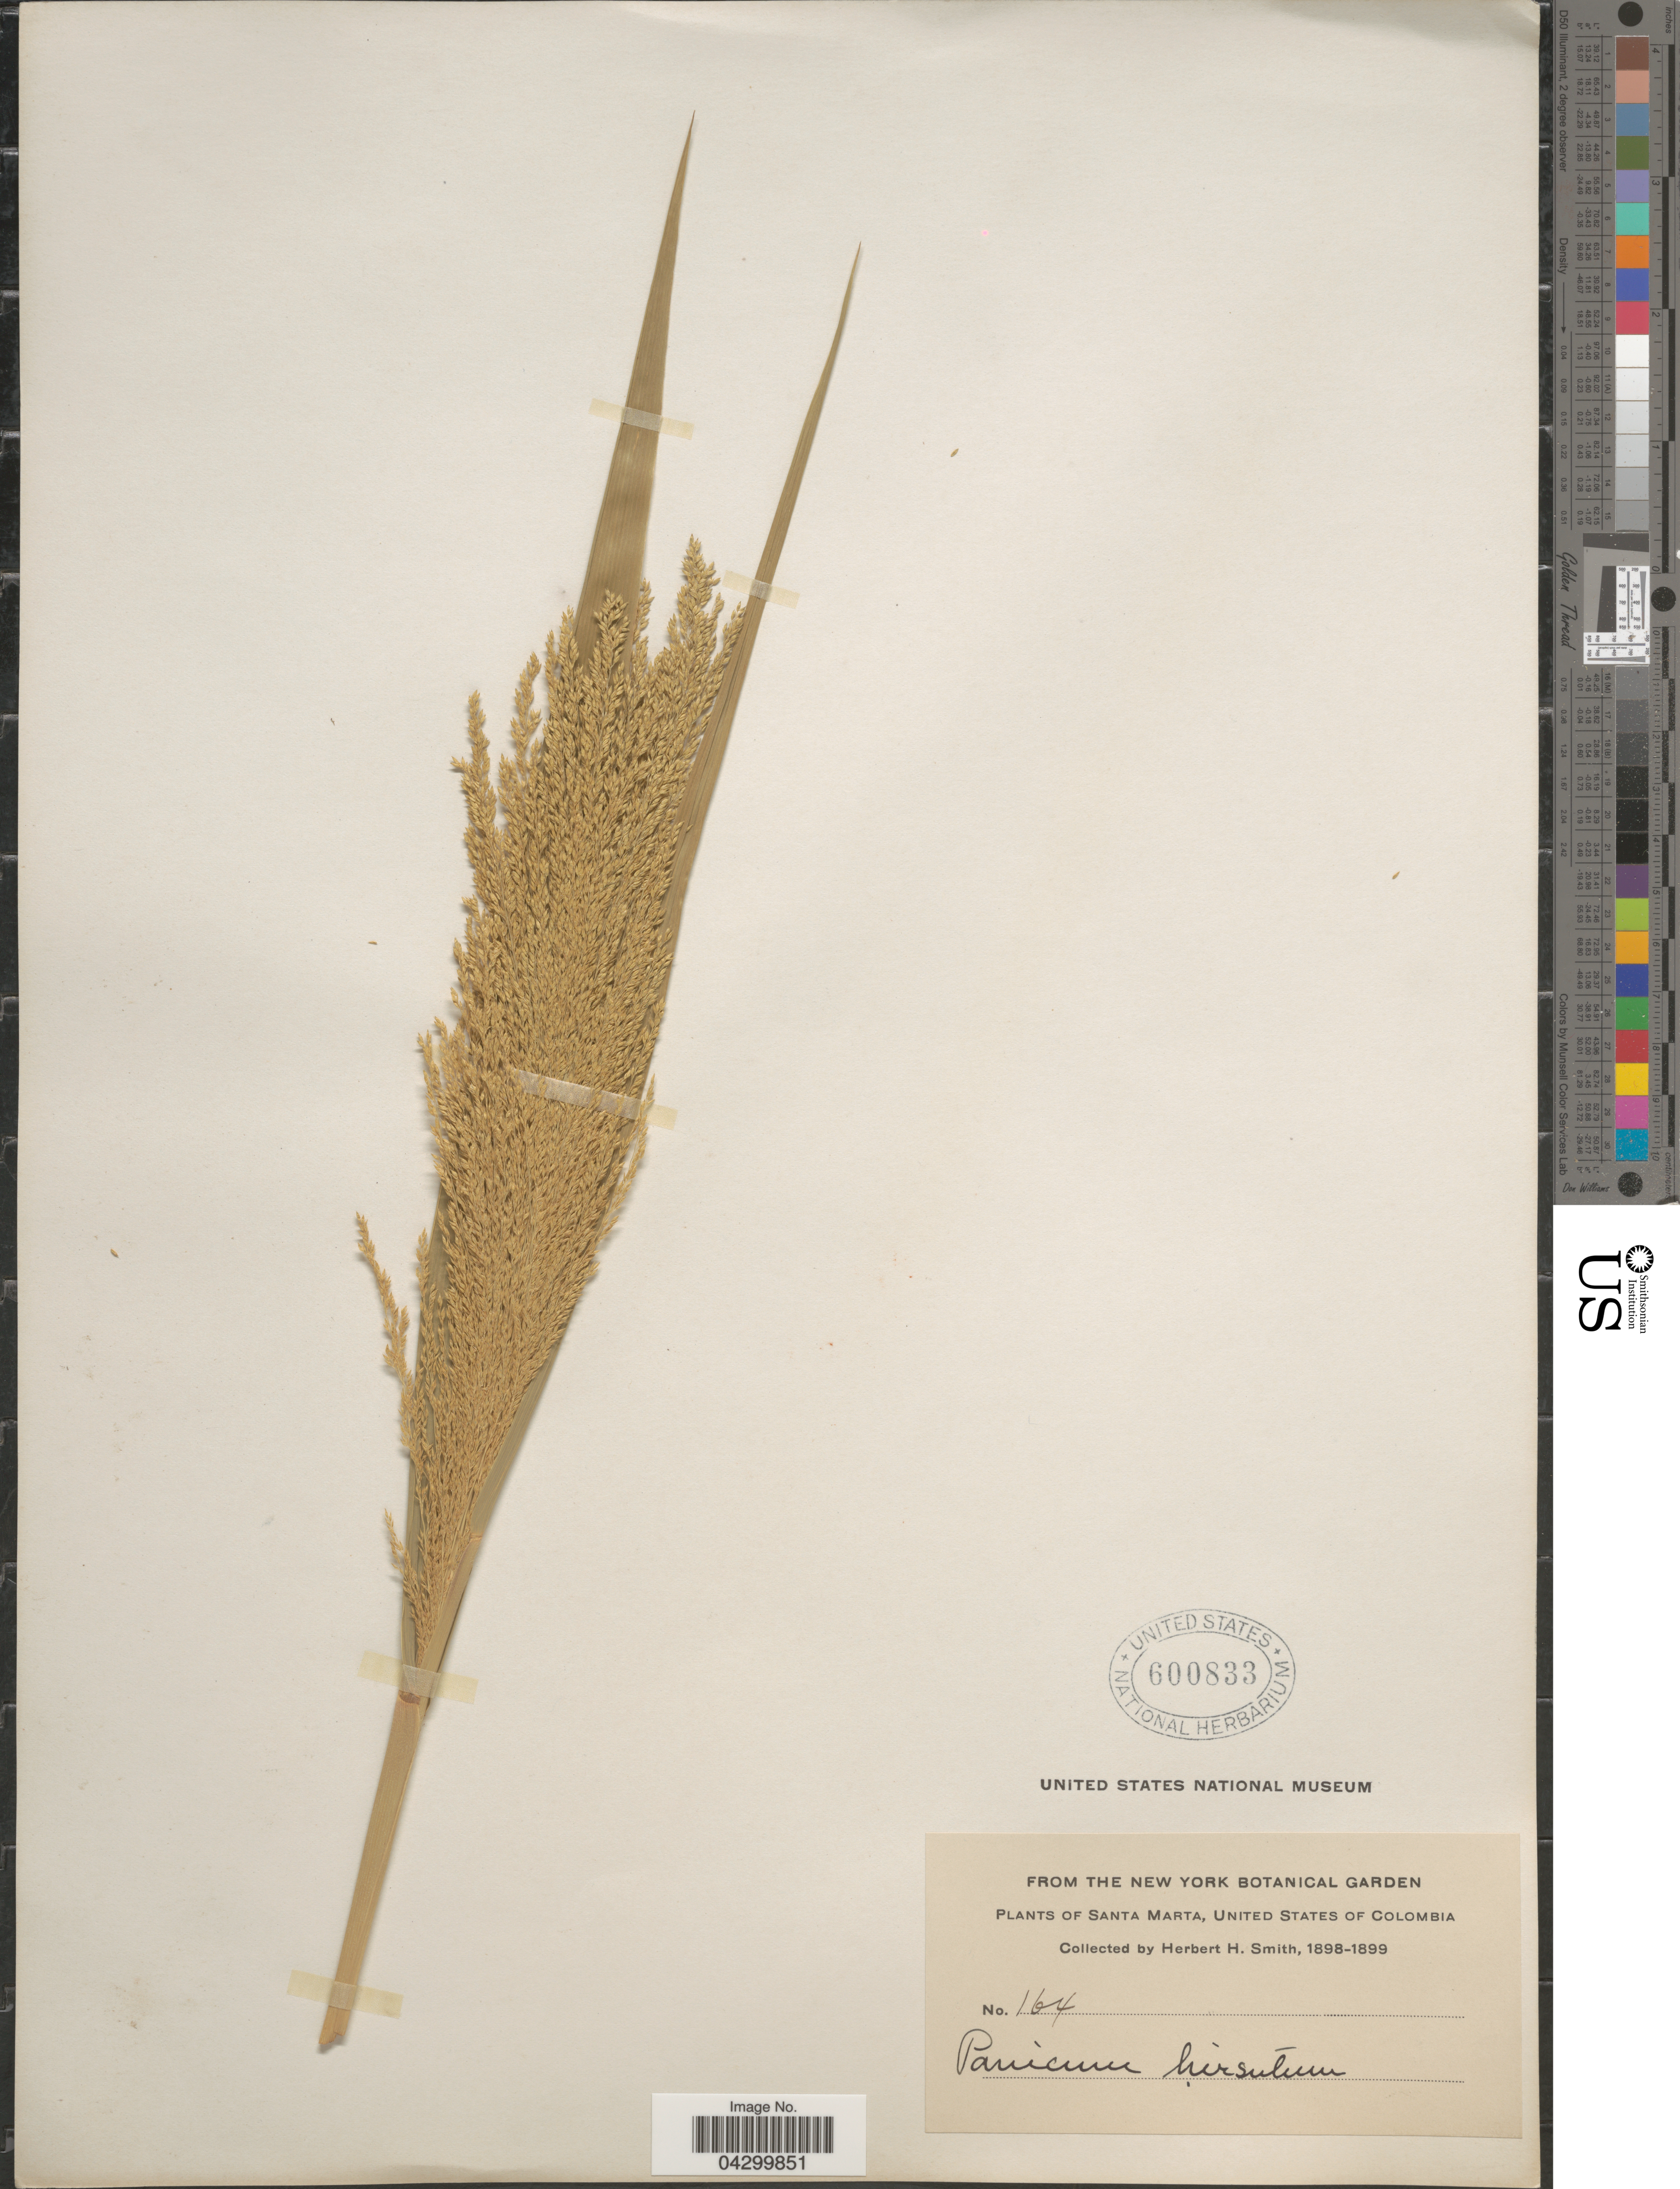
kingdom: Plantae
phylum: Tracheophyta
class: Liliopsida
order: Poales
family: Poaceae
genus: Panicum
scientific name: Panicum hirsutum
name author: Sw.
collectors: Herbert H. Smith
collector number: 164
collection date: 1898/1899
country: Colombia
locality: Santa Marta, United States of Colombia.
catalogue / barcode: US 600833